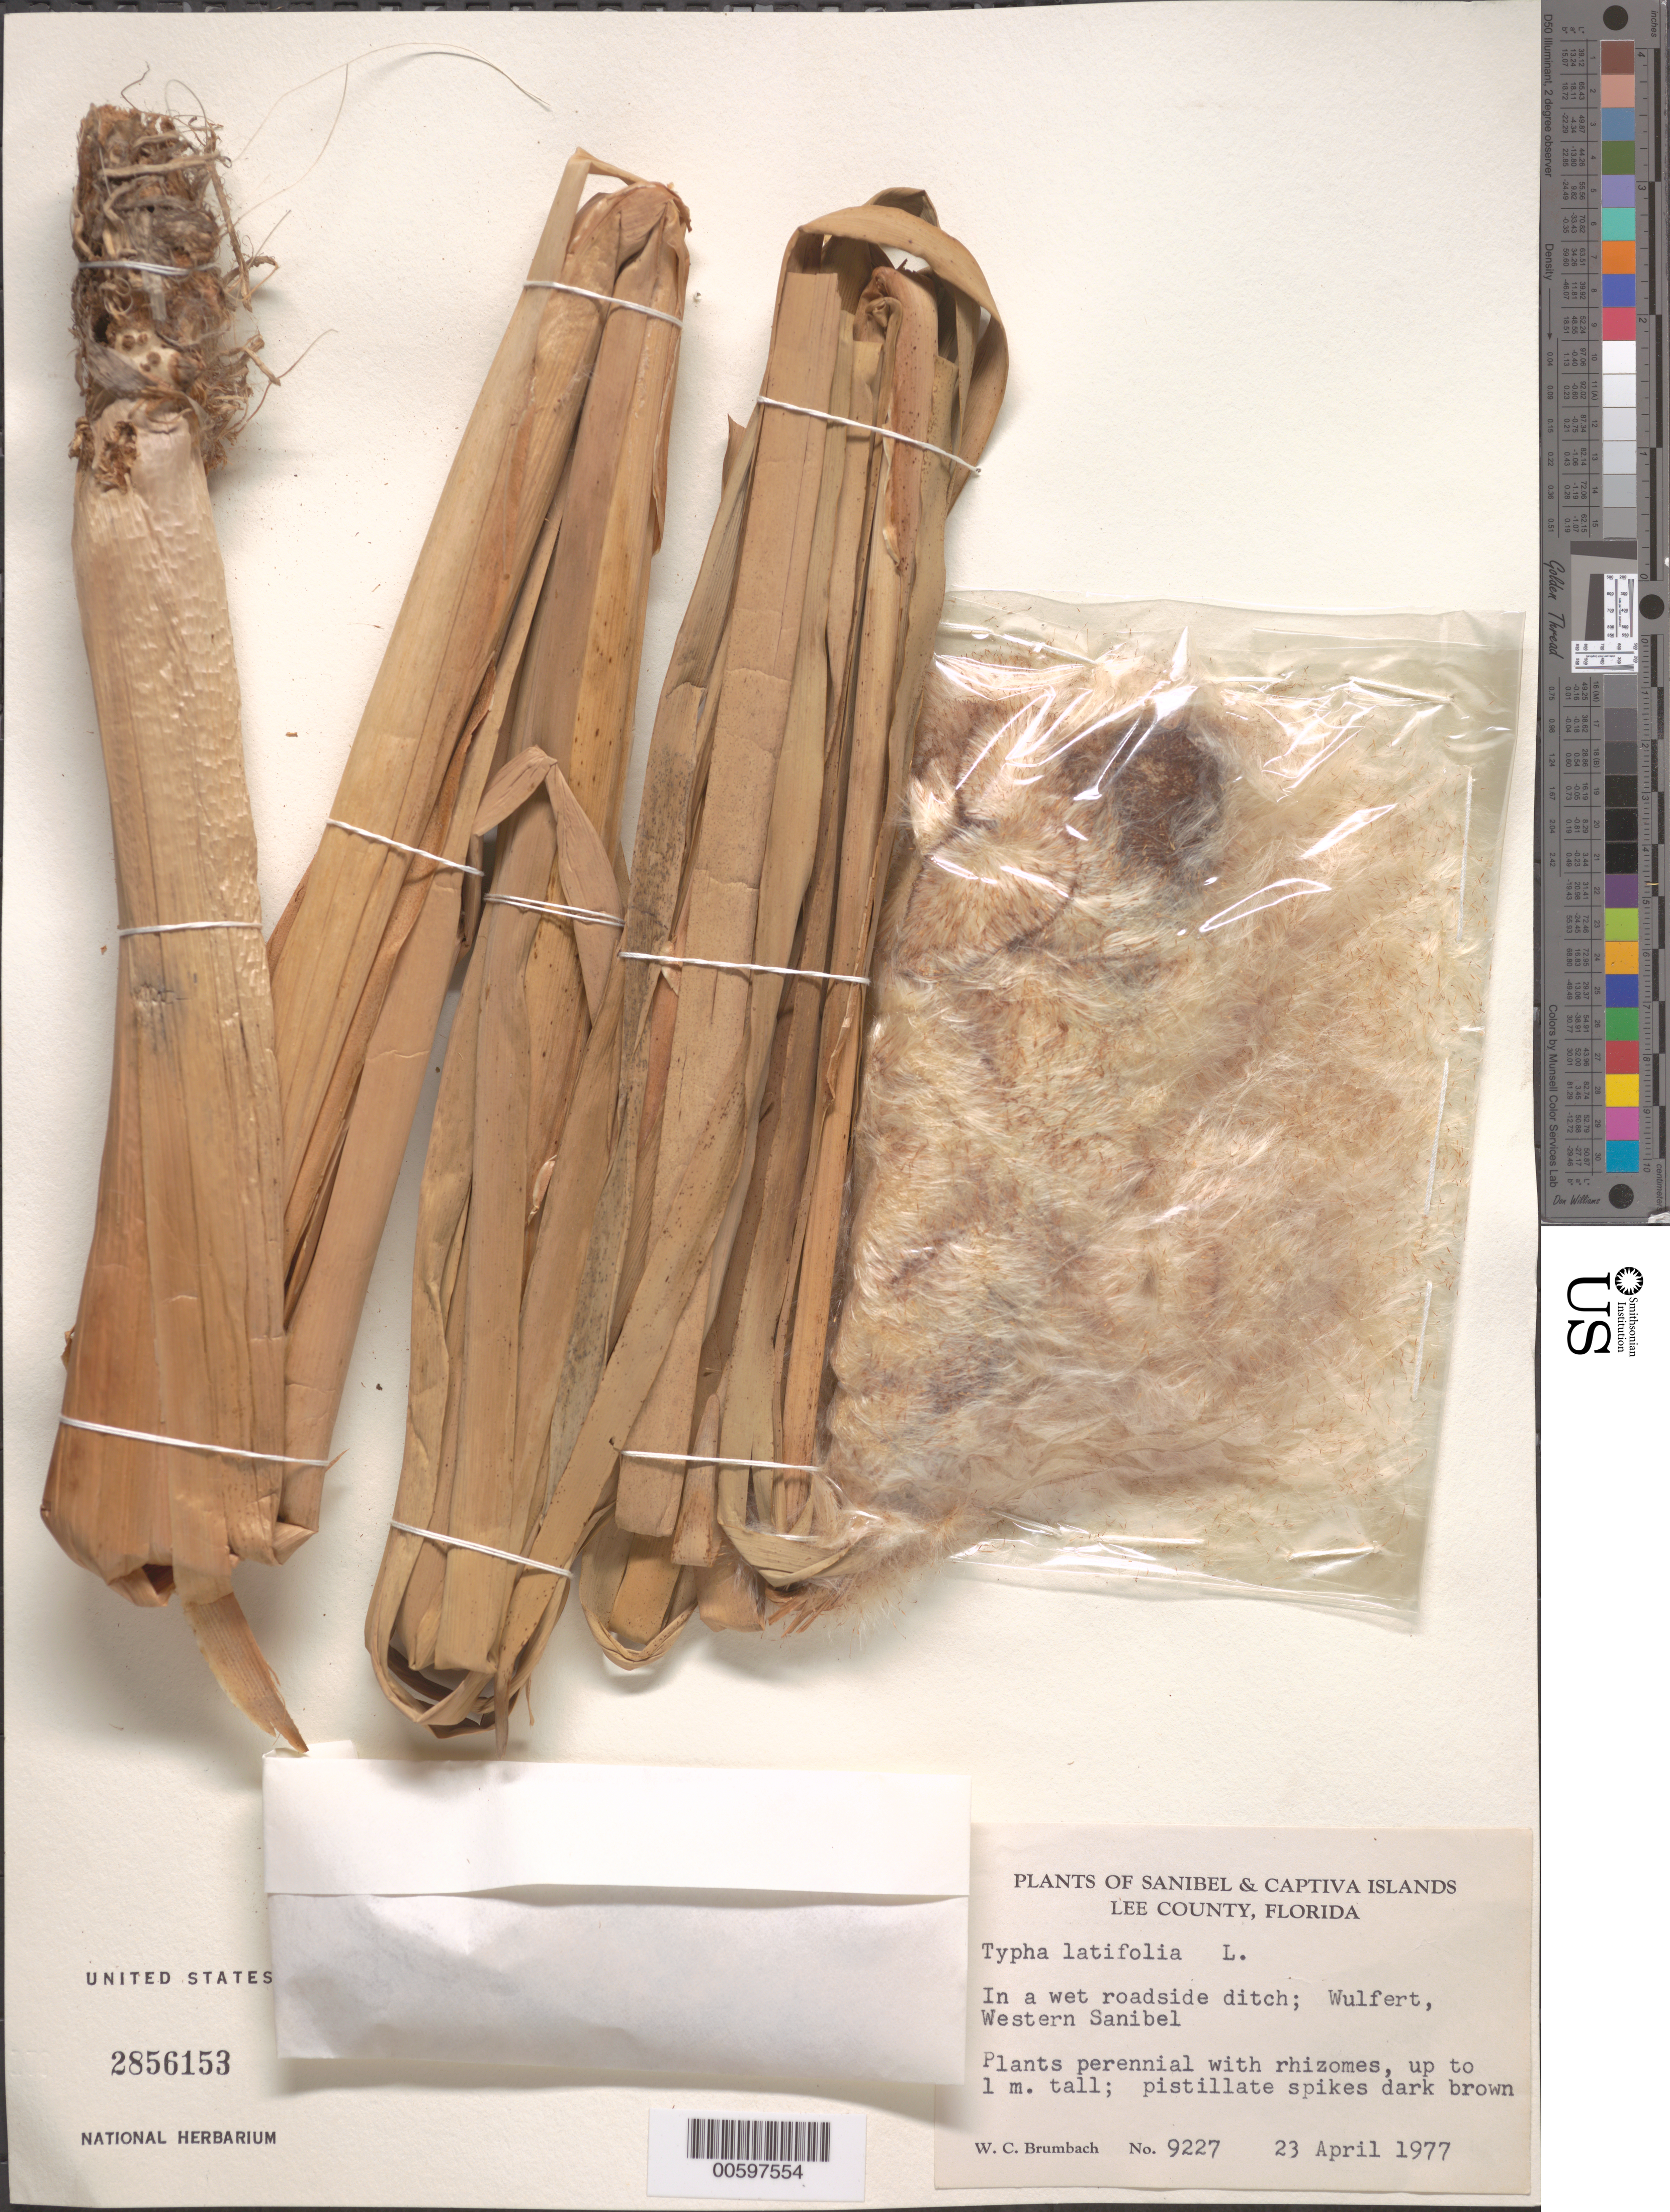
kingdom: Plantae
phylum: Tracheophyta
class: Liliopsida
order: Poales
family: Typhaceae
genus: Typha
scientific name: Typha latifolia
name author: L.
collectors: W. C. Brumbach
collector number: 9227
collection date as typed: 23 Apr 1977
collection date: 1977-04-23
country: United States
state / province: Florida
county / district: Lee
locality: Wulfert, Western Sanibel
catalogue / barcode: US 2856153